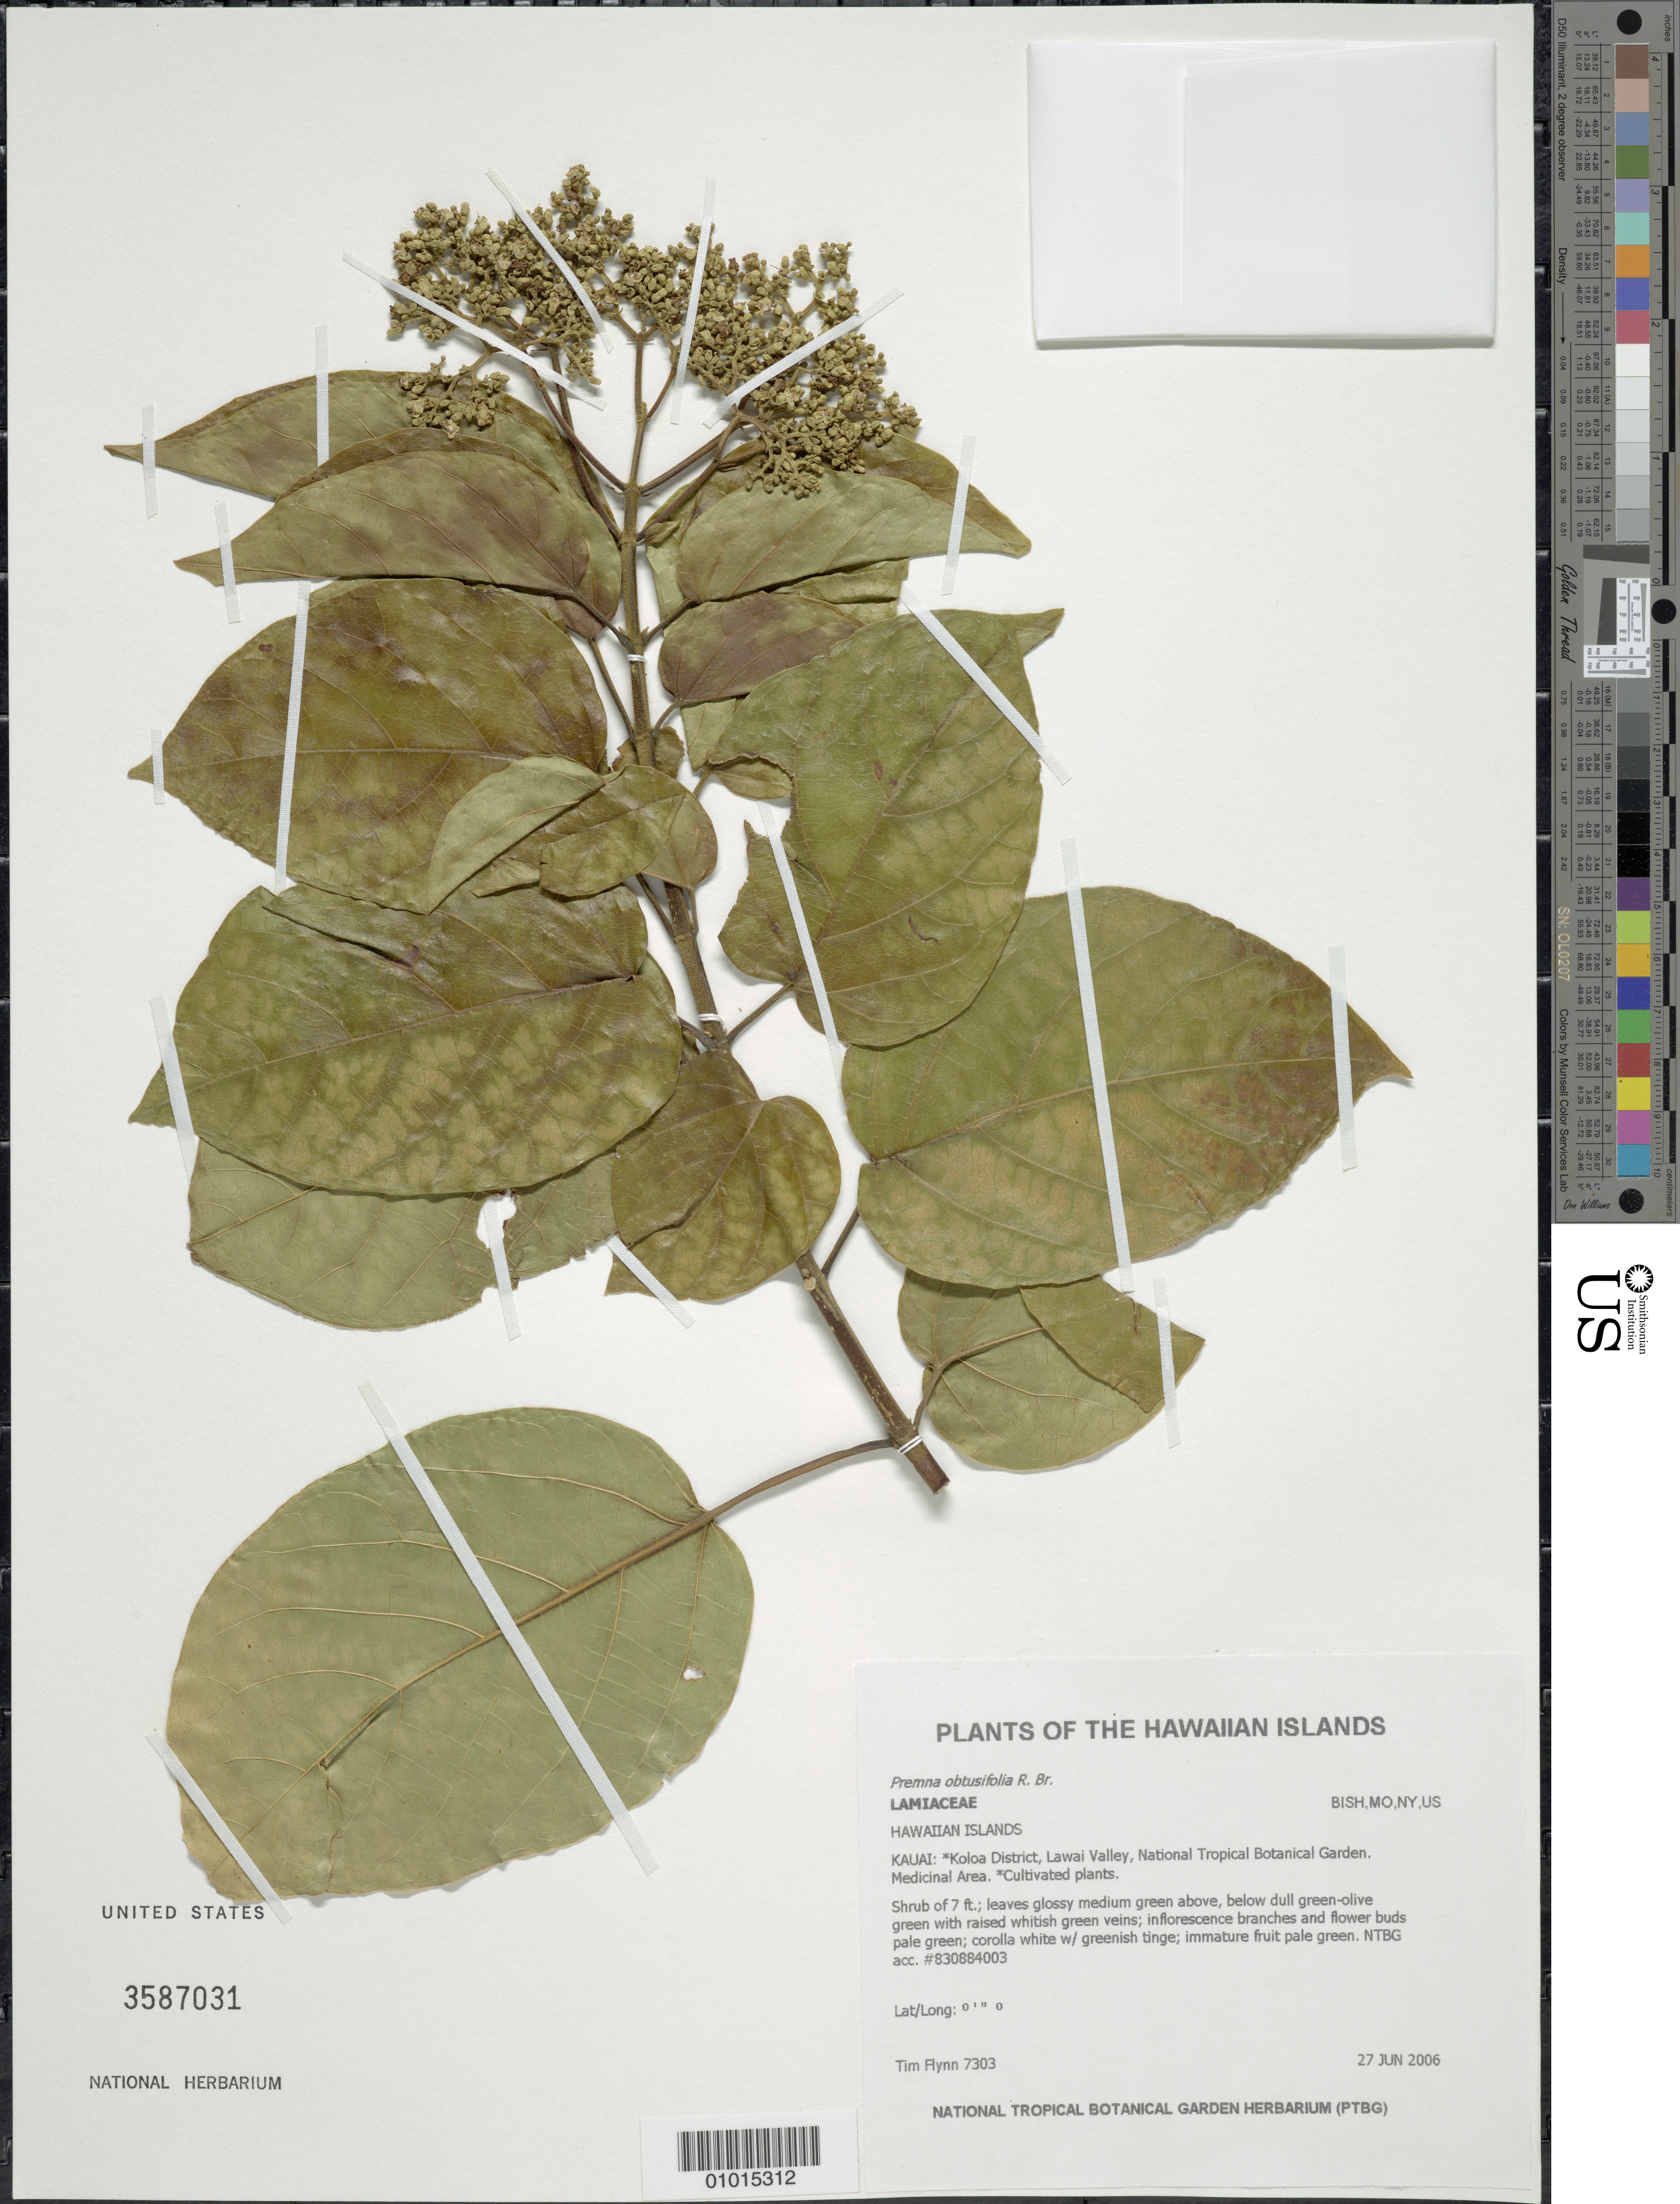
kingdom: Plantae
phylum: Tracheophyta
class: Magnoliopsida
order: Lamiales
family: Lamiaceae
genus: Premna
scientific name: Premna obtusifolia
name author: R. Br.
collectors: T. W. Flynn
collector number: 7303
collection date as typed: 27 Jun 2006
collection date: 2006-06-27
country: United States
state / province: Hawaii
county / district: Kauai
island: Kaua'i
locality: Lawai Valley, National Tropical Botanical Garden, Medicinal Area.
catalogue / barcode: US 3587031